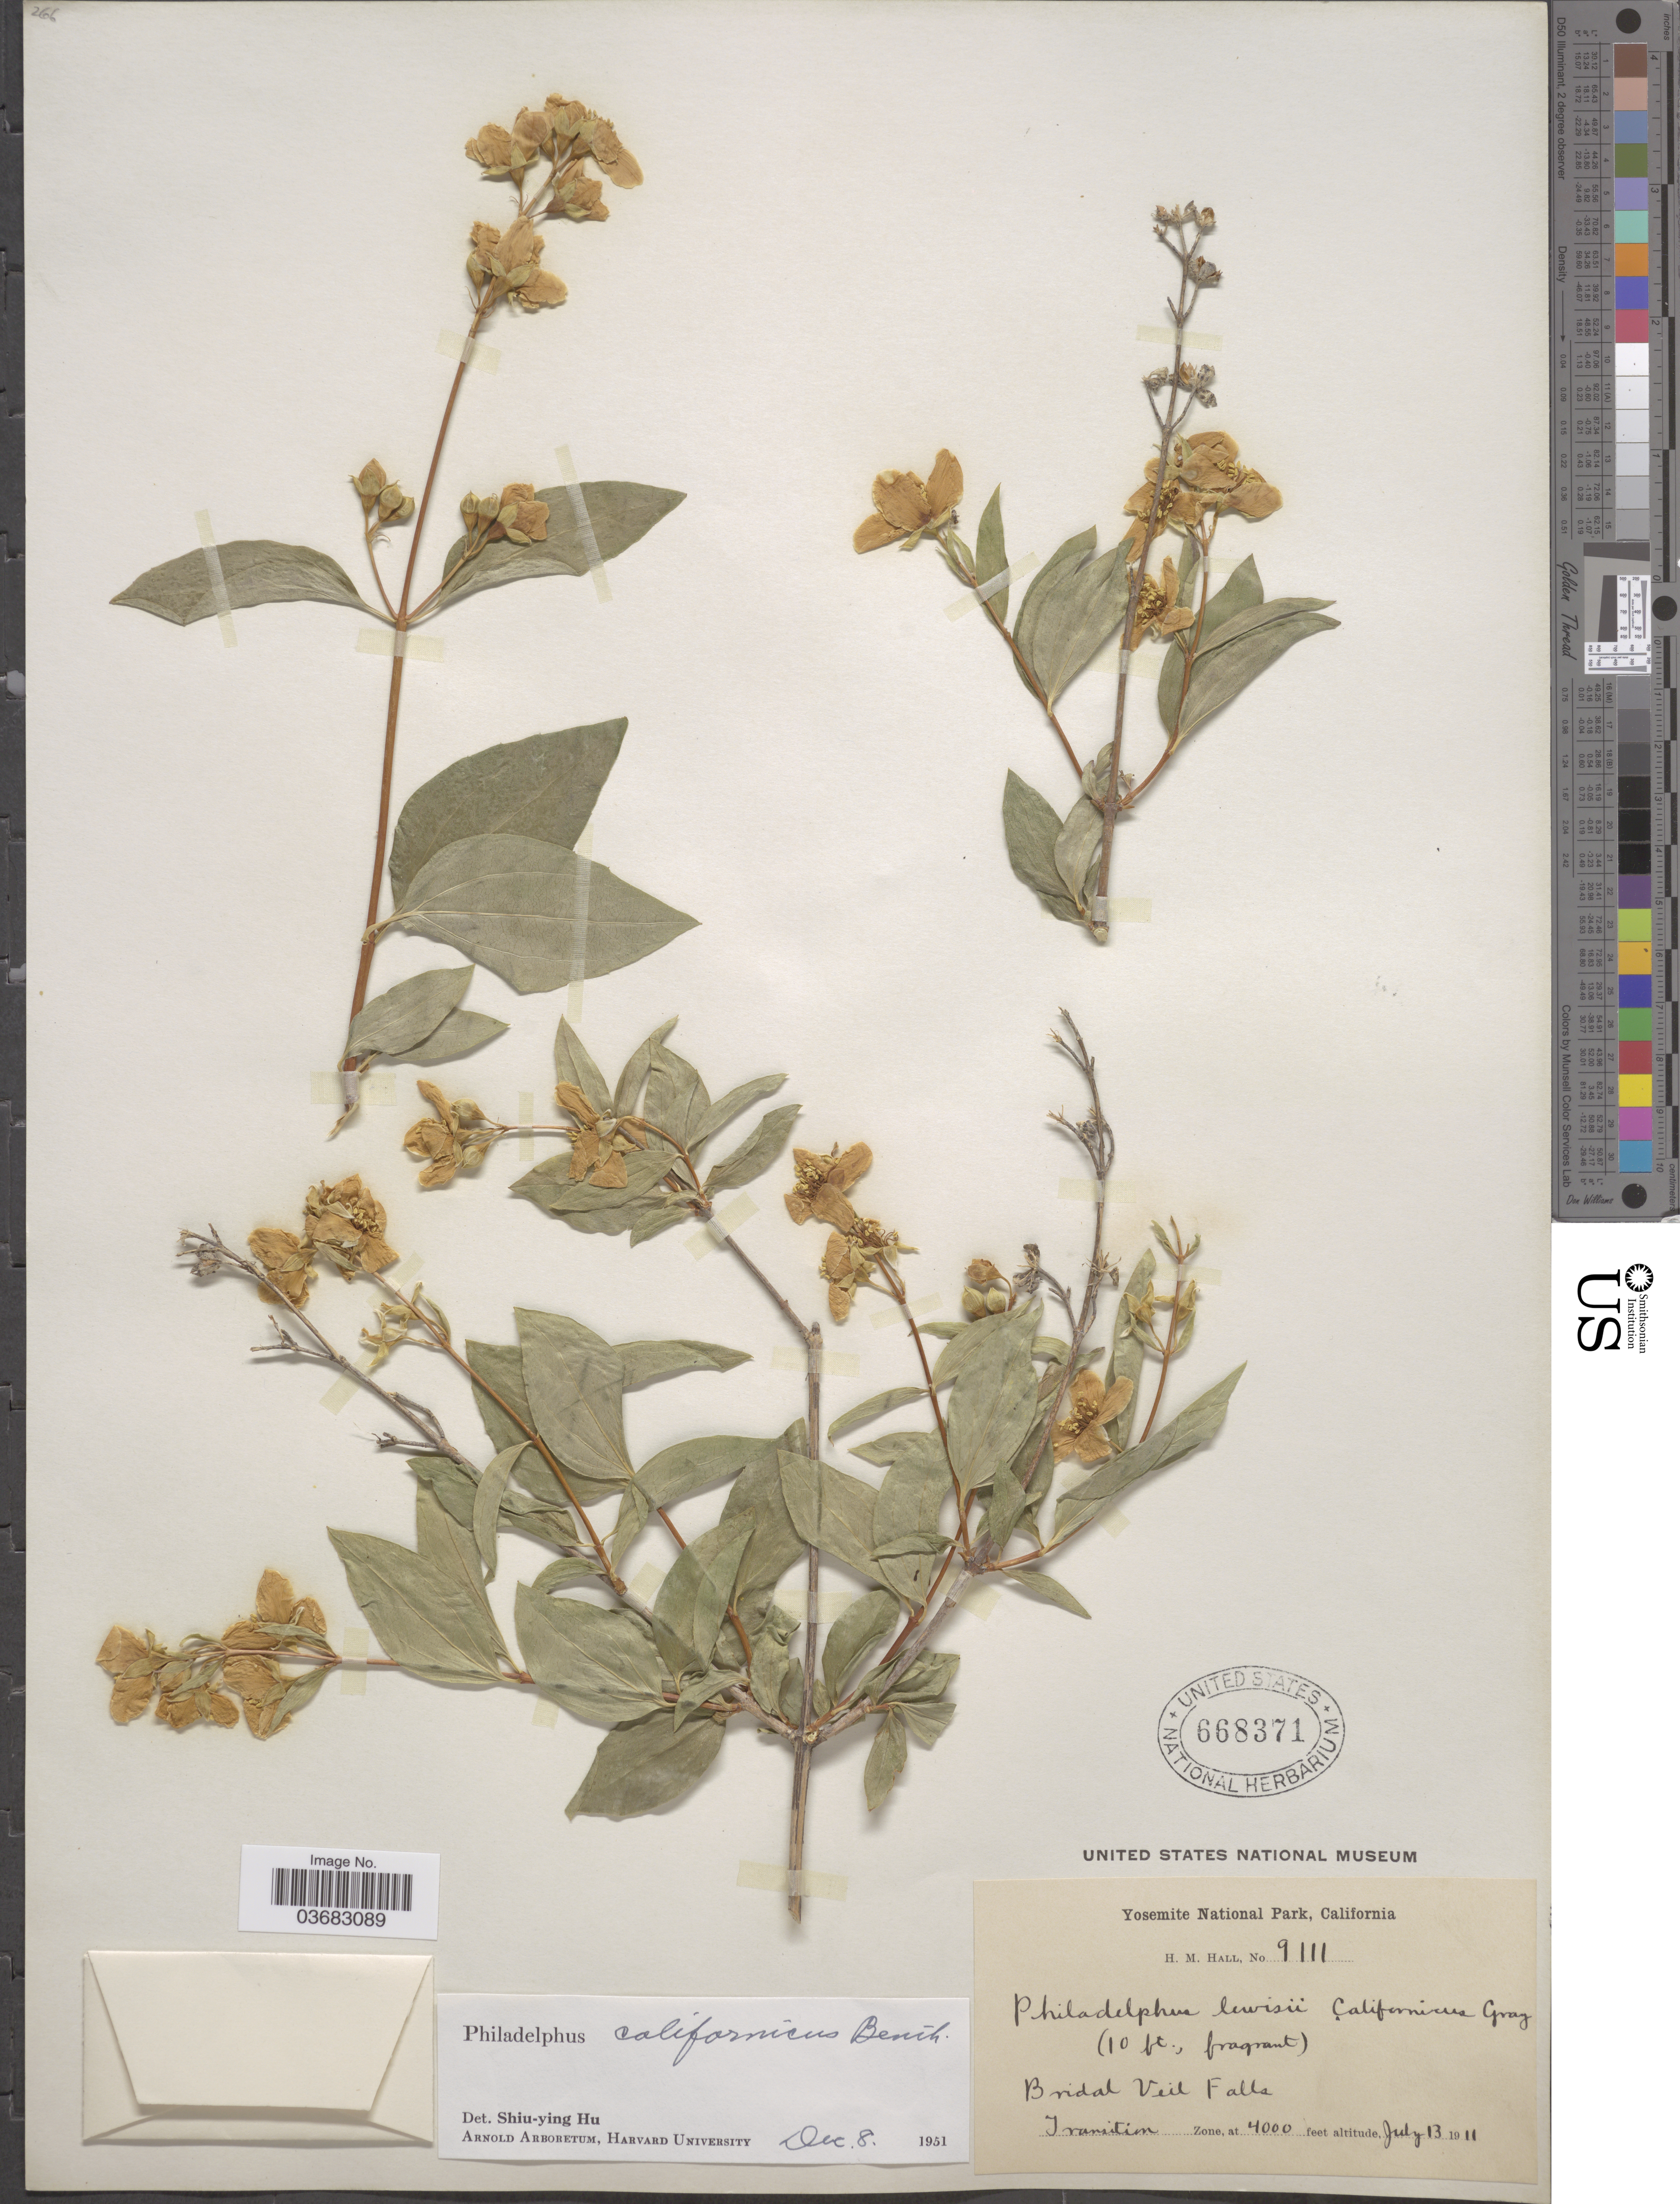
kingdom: Plantae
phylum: Tracheophyta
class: Magnoliopsida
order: Cornales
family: Hydrangeaceae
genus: Philadelphus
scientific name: Philadelphus californicus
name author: Benth.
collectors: H. M. Hall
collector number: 9111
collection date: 1911-07-13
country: United States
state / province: California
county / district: Mariposa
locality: Yosemite National Park. Bridal Veil Falls. Transition Zone.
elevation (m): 1219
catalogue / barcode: US 668371